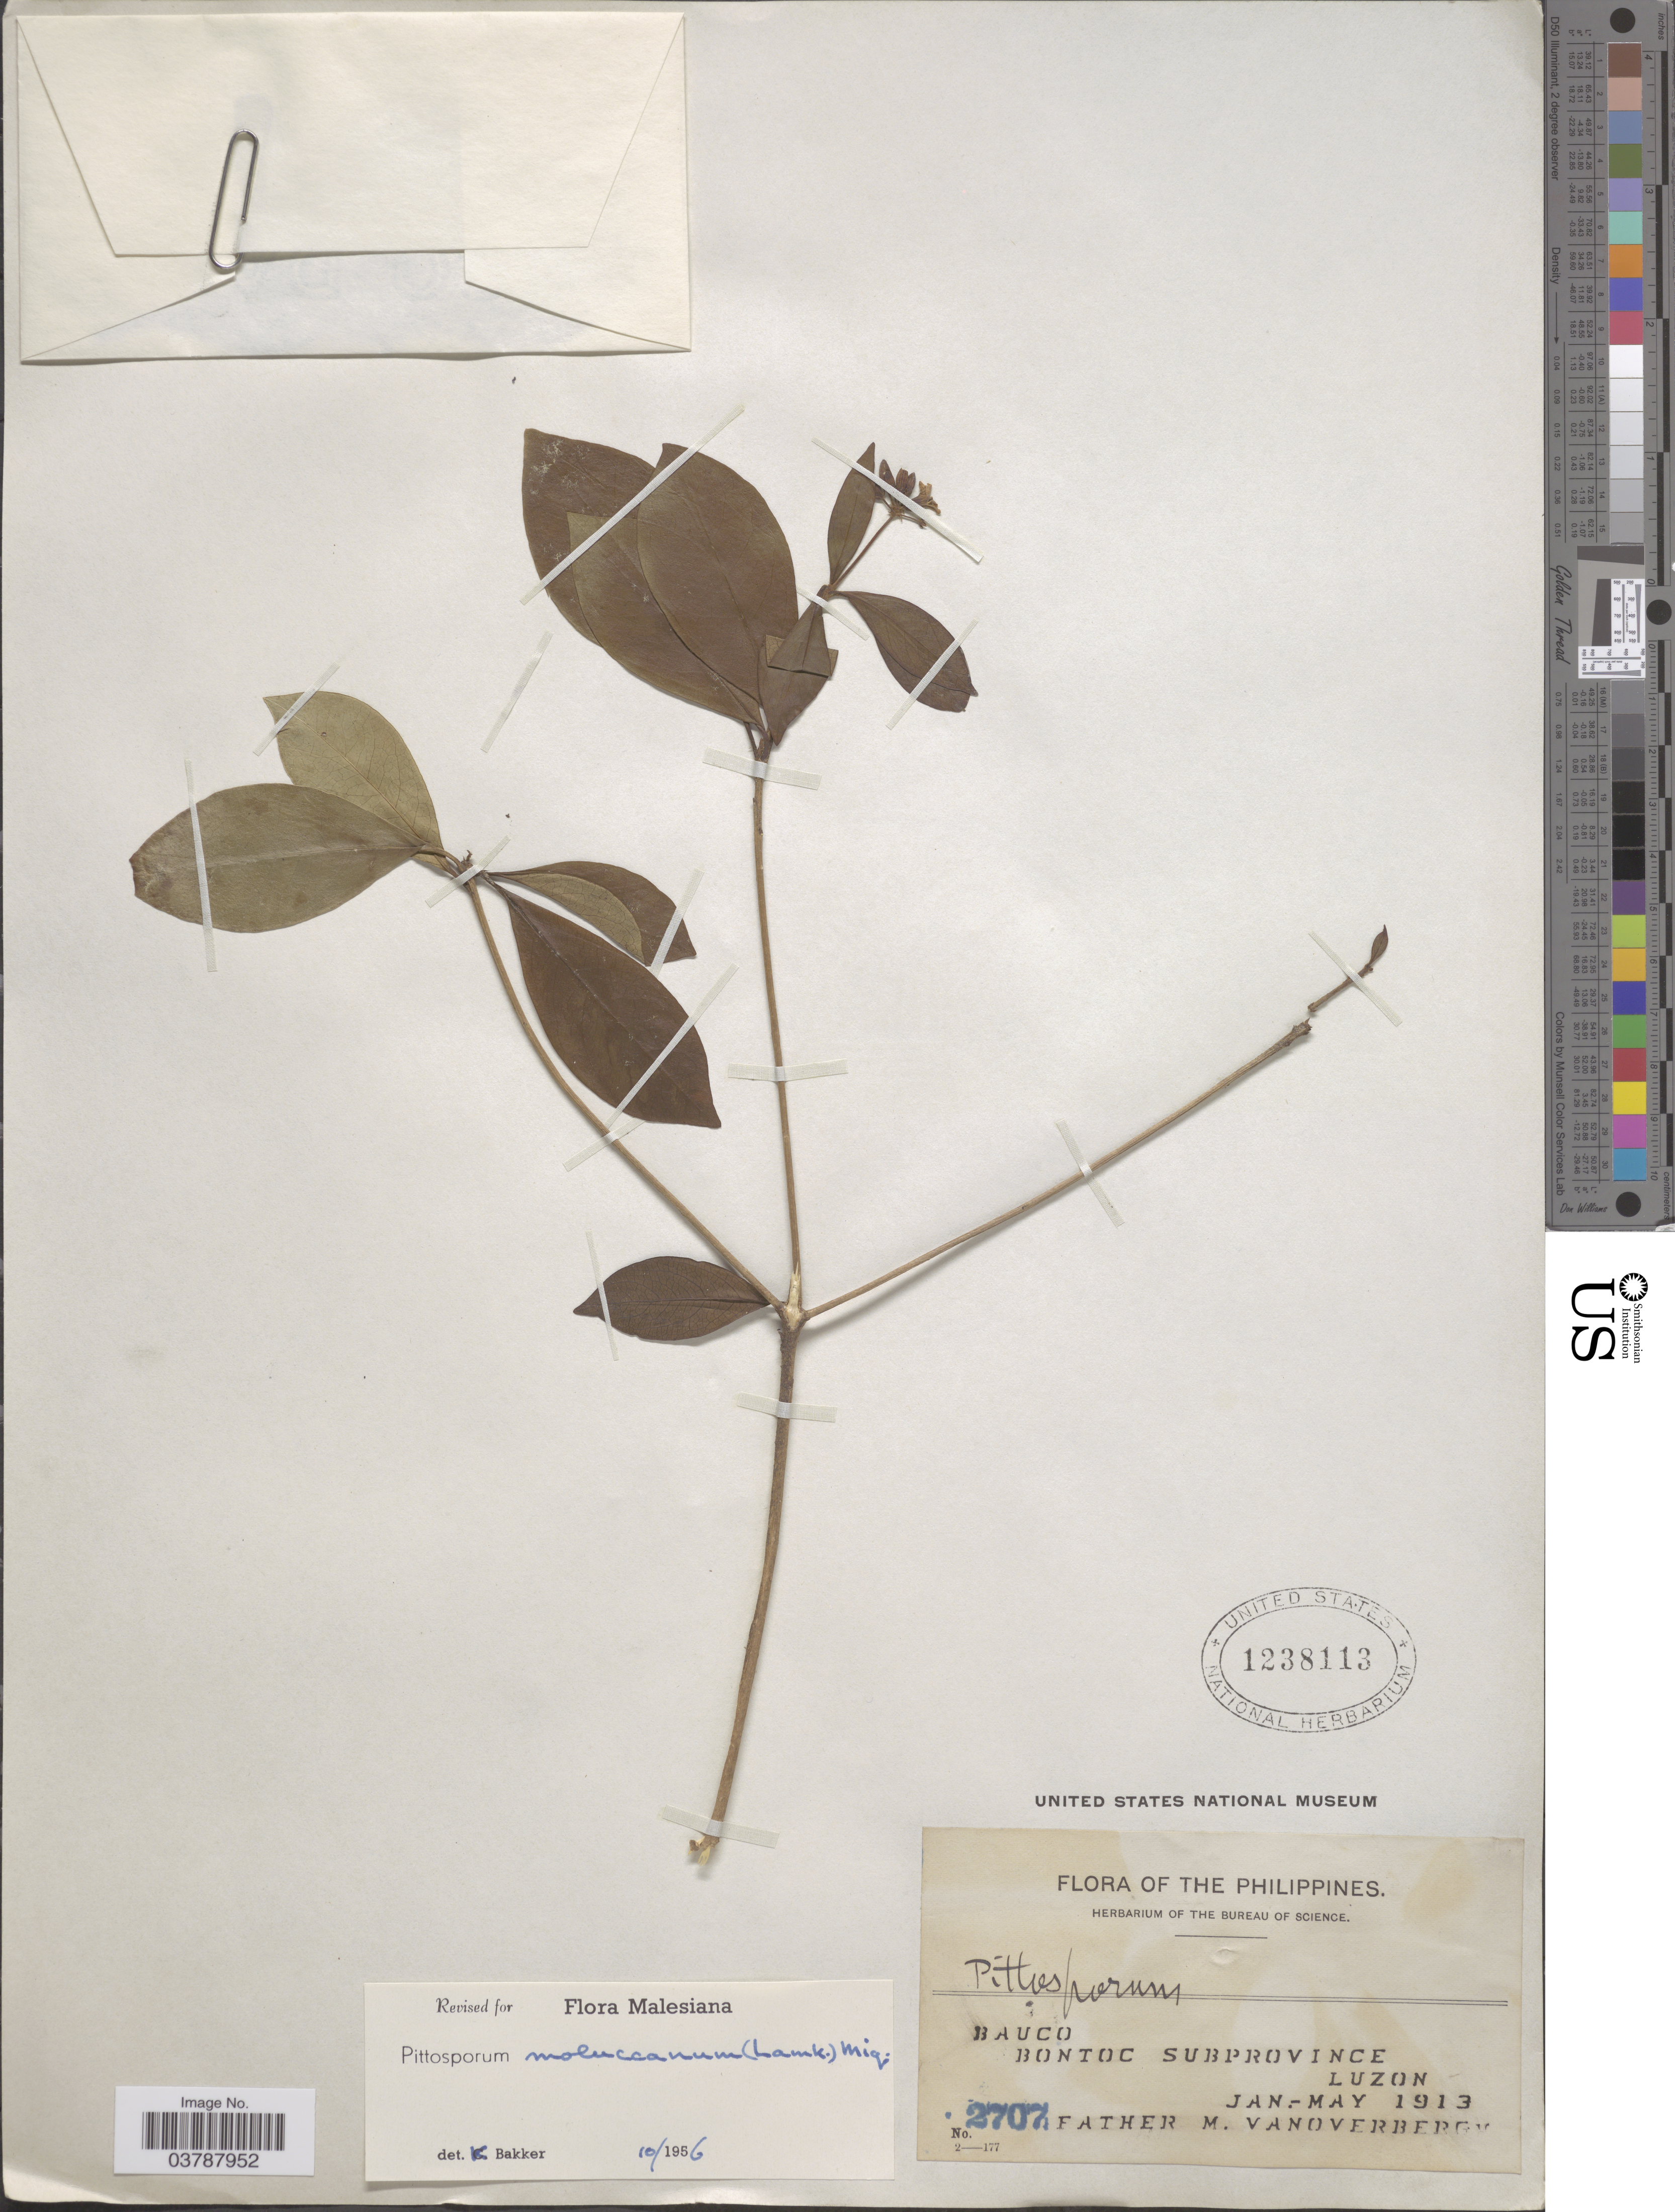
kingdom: Plantae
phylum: Tracheophyta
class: Magnoliopsida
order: Apiales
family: Pittosporaceae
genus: Pittosporum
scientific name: Pittosporum moluccanum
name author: (Lam.) Miq.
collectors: F. Vanoverbergh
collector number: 2707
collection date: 1913-01/1913-05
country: Philippines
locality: Bauco, Bontoc Subprovince. Luzon.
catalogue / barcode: US 1238113